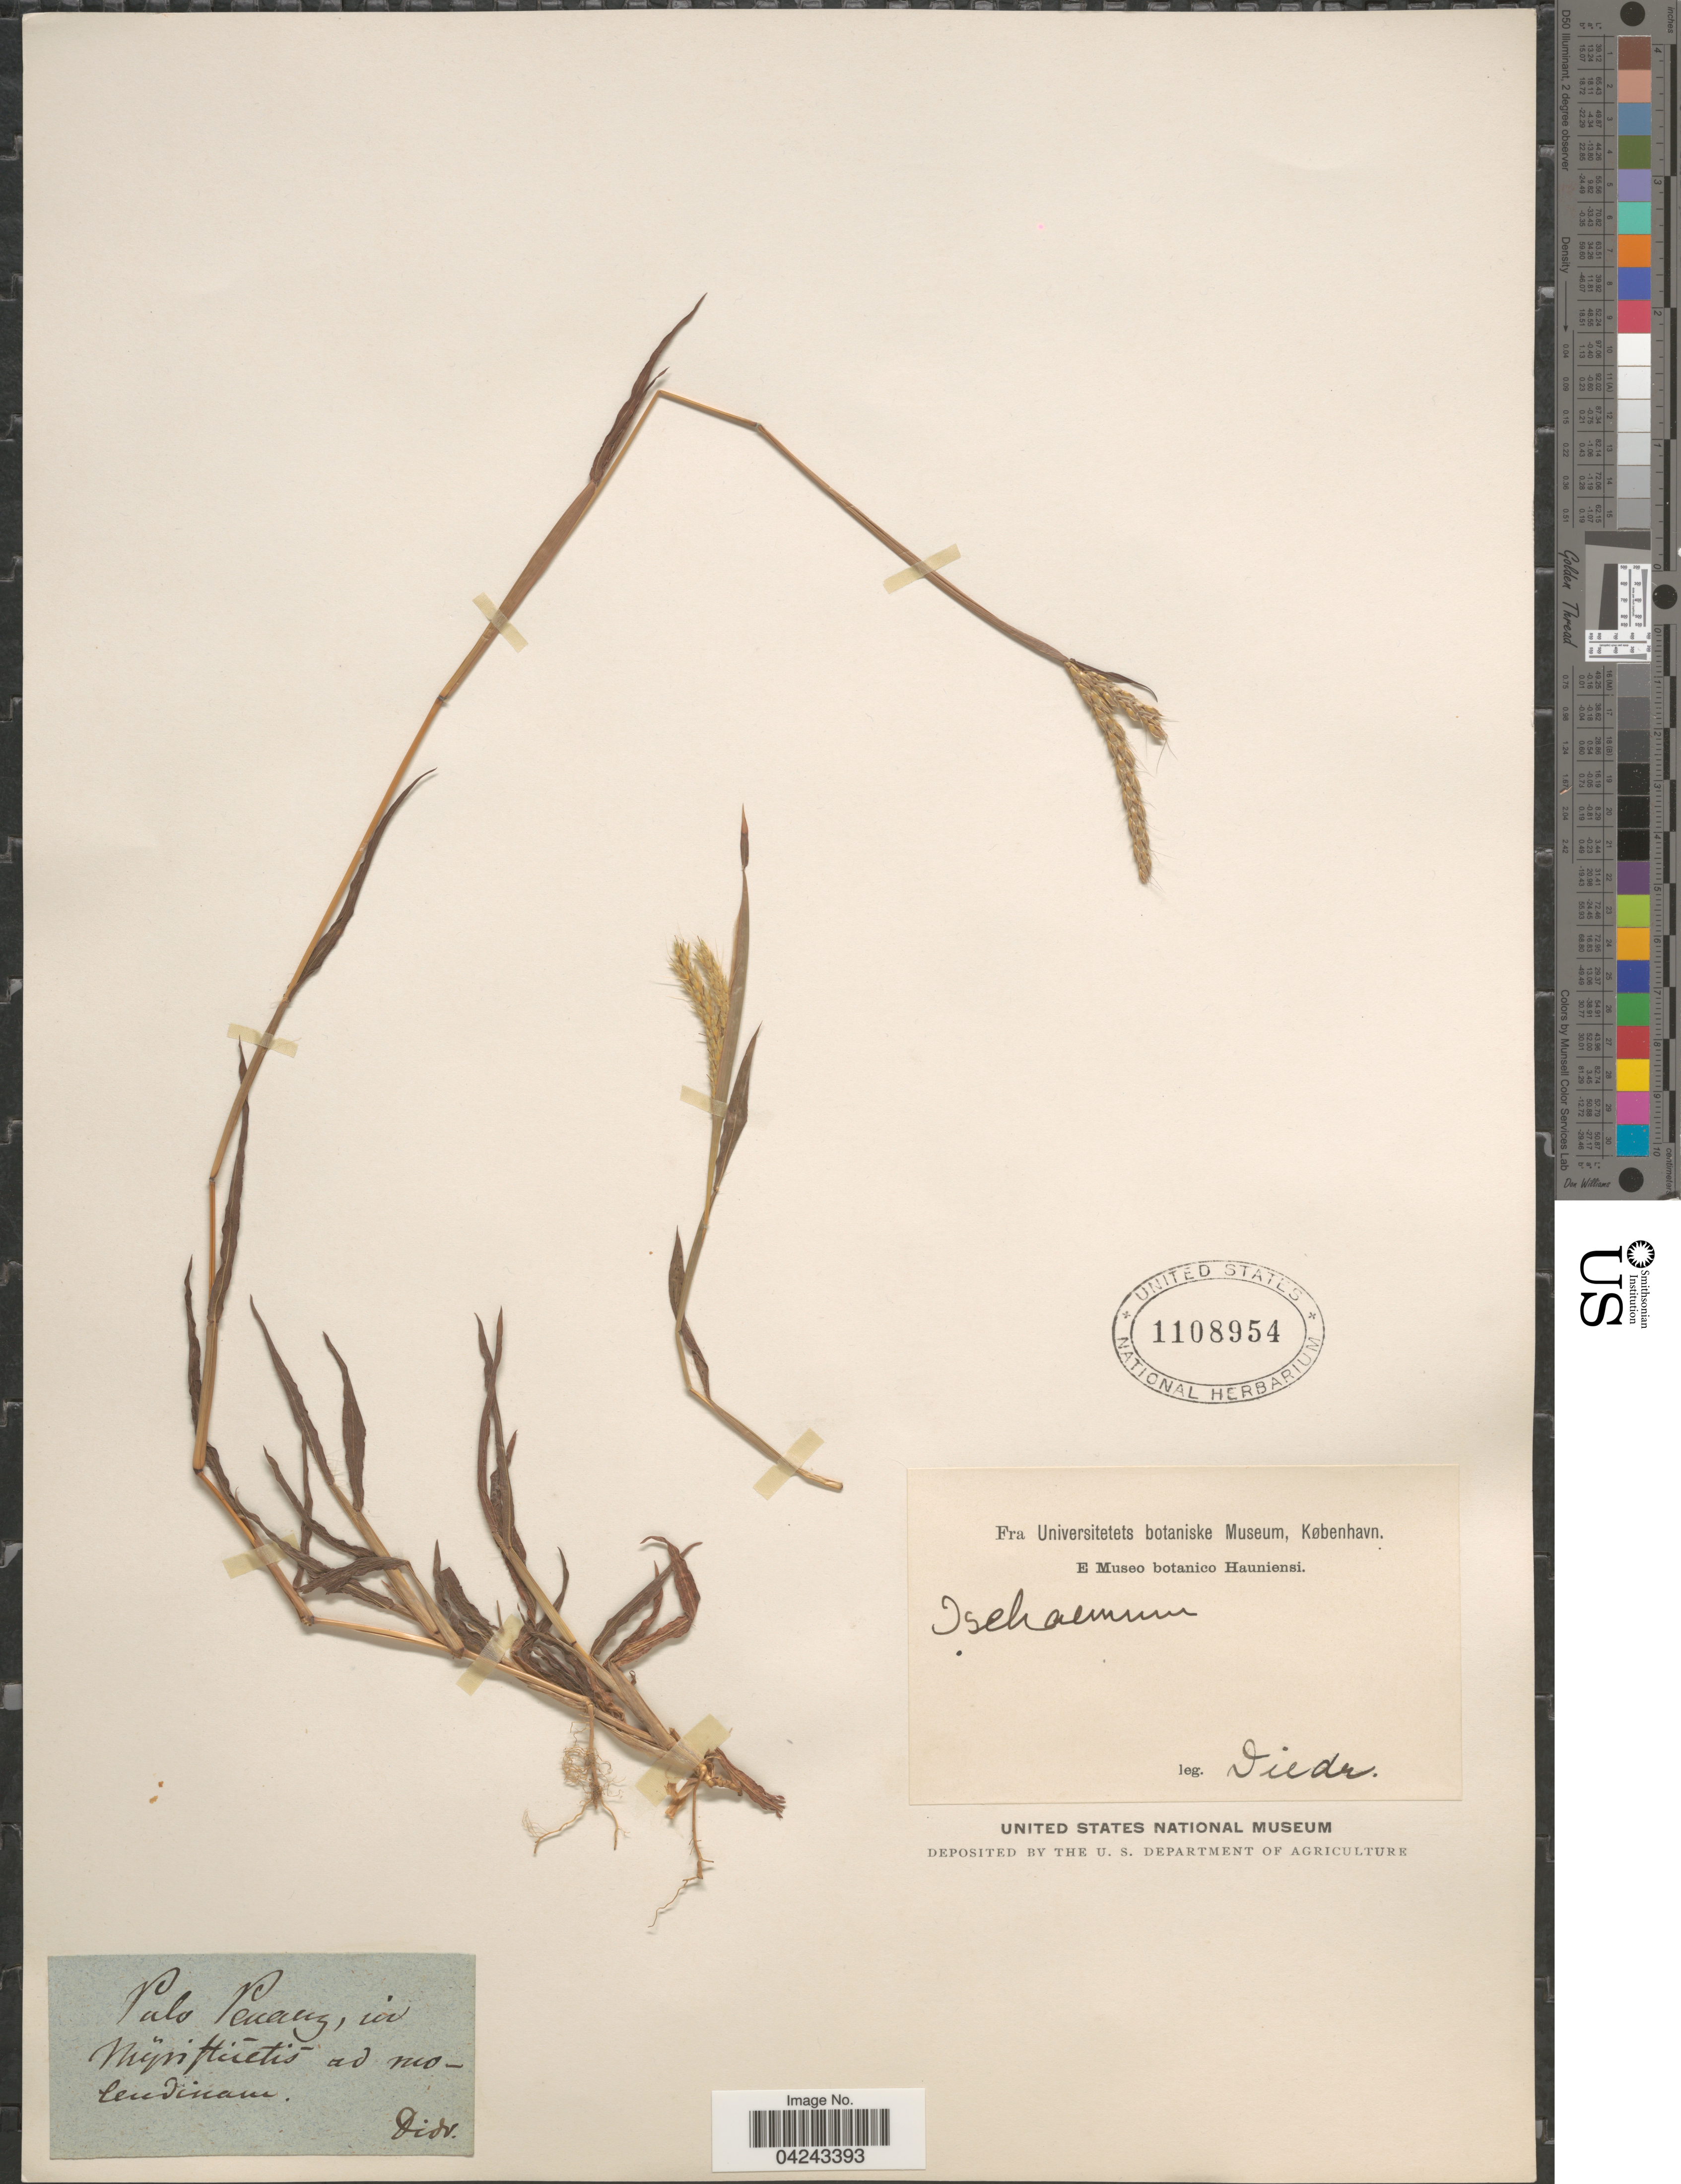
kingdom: Plantae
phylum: Tracheophyta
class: Liliopsida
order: Poales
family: Poaceae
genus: Ischaemum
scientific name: Ischaemum ciliare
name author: Retz.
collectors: Diedr.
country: Malaysia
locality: Palo Penang, in [illegible text] Ad molendinam.[interpreted]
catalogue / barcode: US 1108954